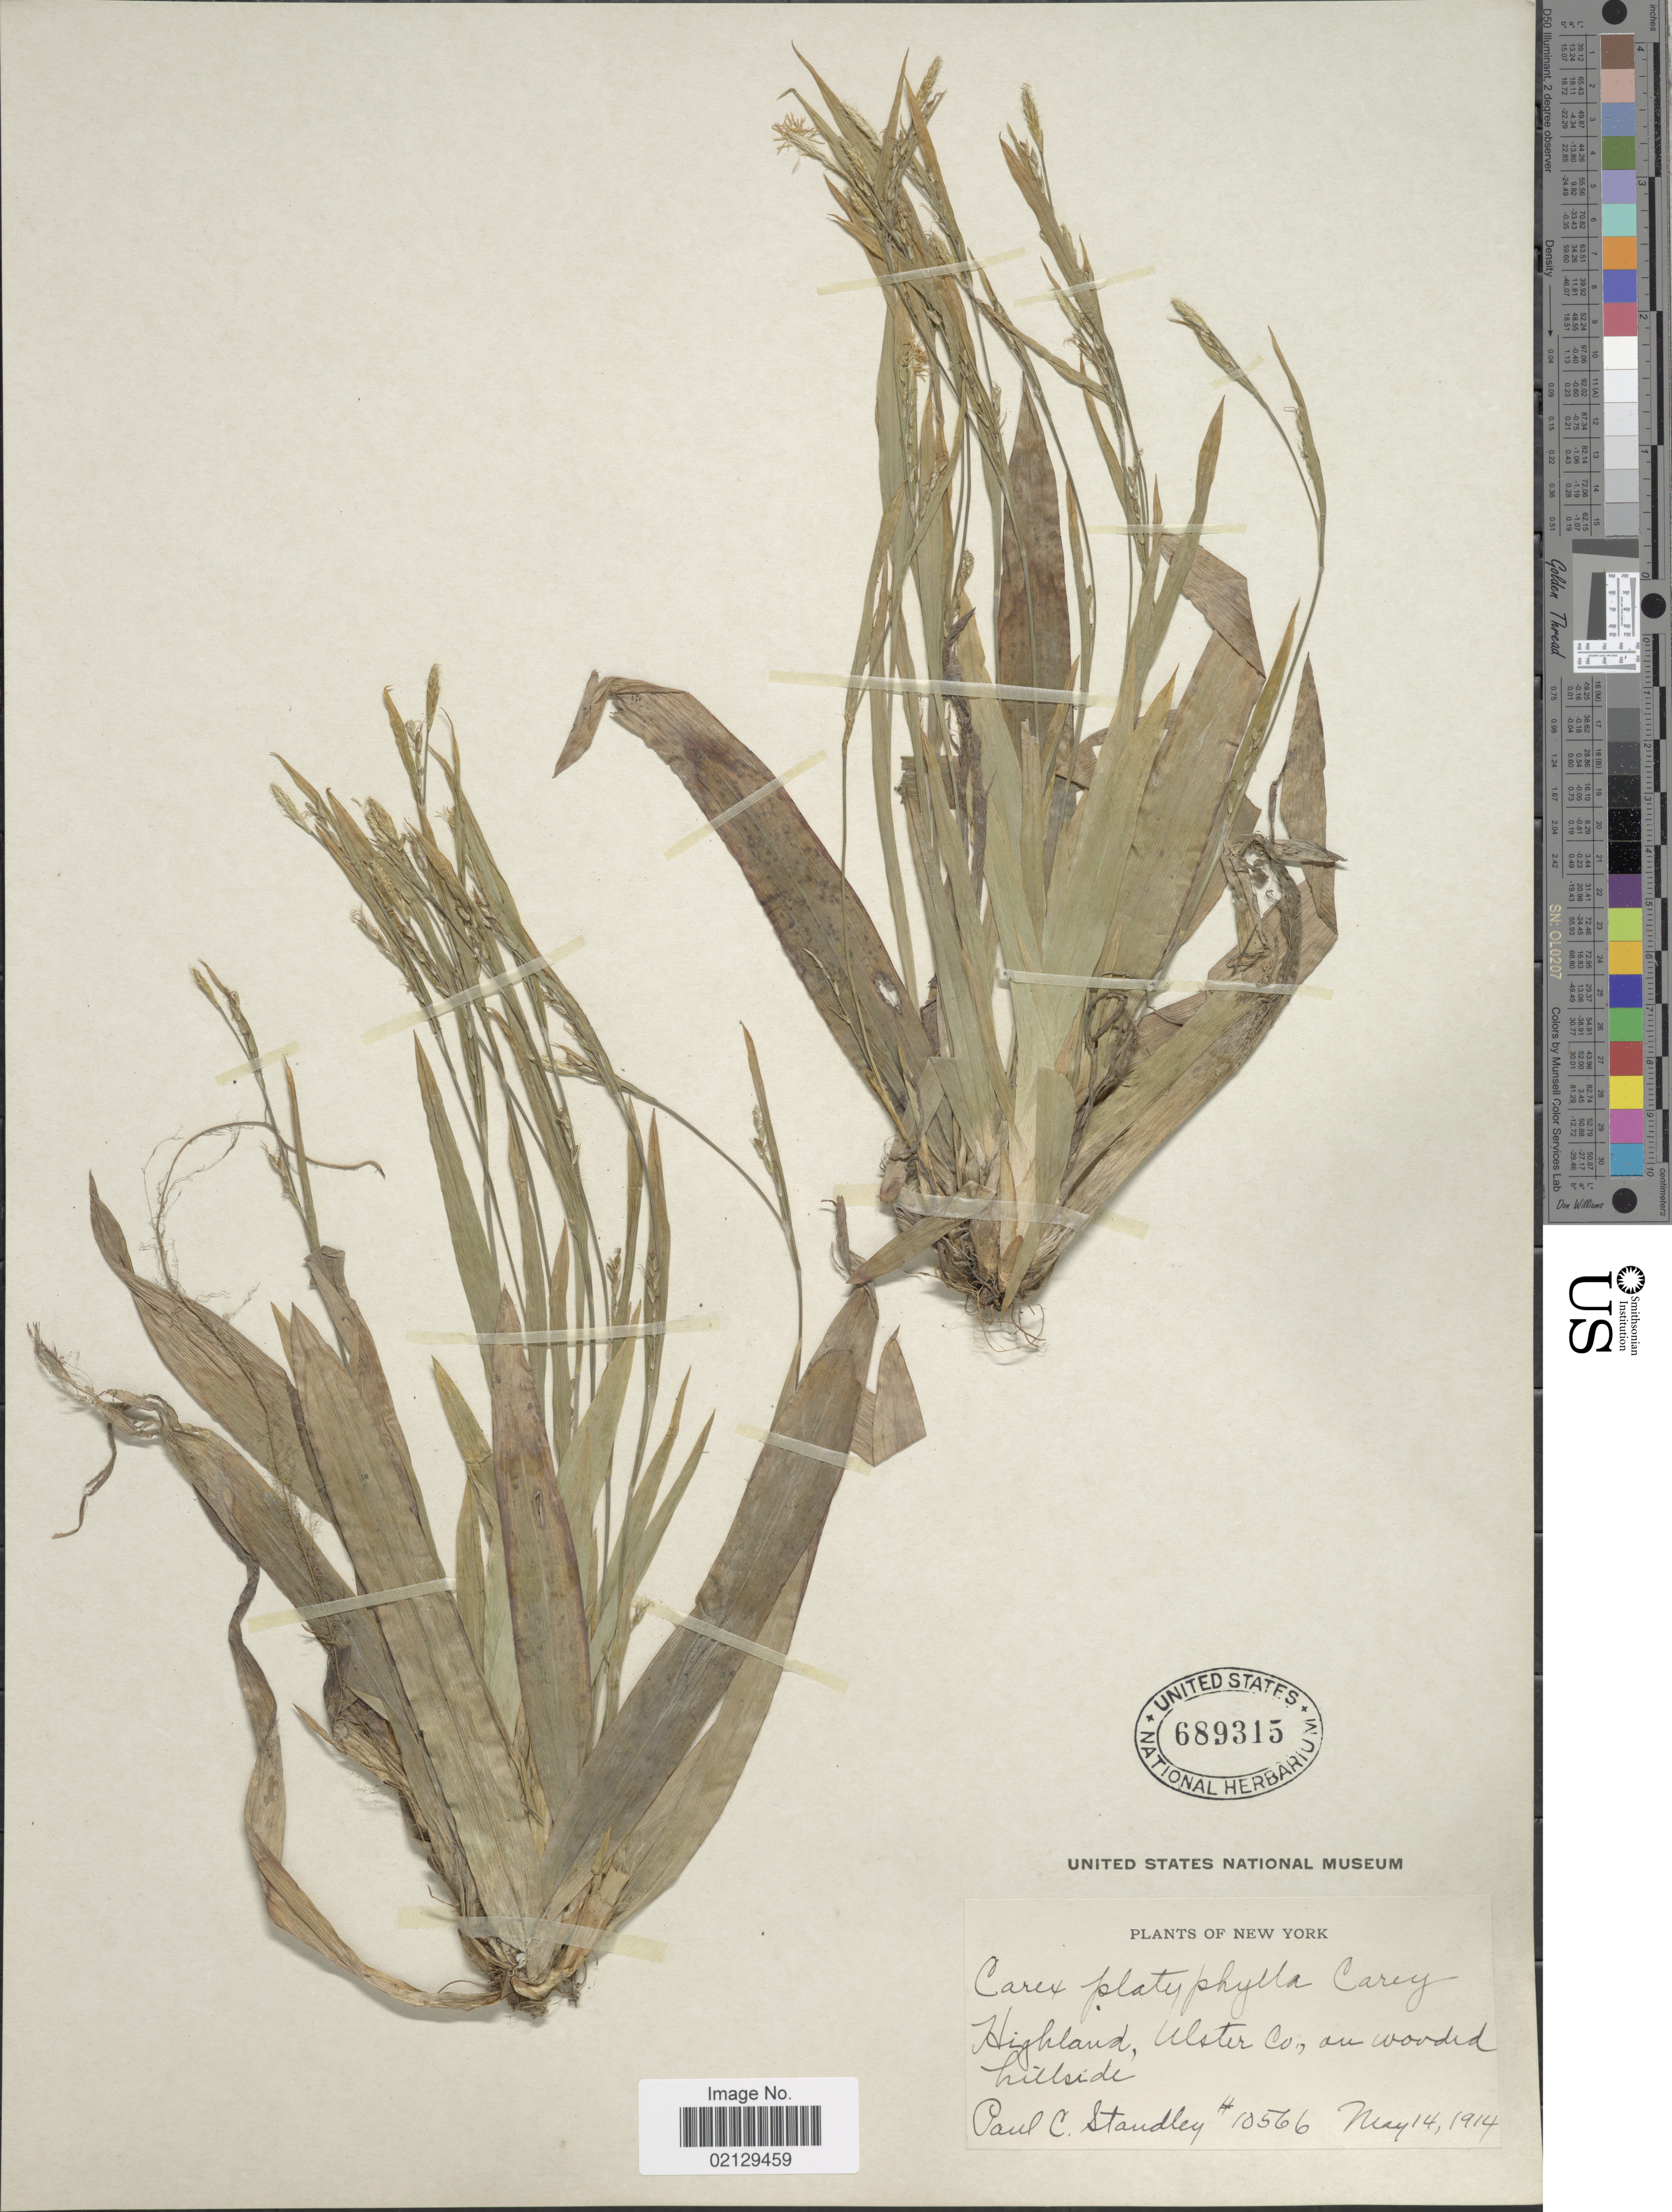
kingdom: Plantae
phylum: Tracheophyta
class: Liliopsida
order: Poales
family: Cyperaceae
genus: Carex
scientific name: Carex platyphylla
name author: J. Carey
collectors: P. C. Standley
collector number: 10566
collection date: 1914-05-14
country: United States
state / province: New York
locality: Highland, Ulster Co., on wooded hillside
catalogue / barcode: US 689315